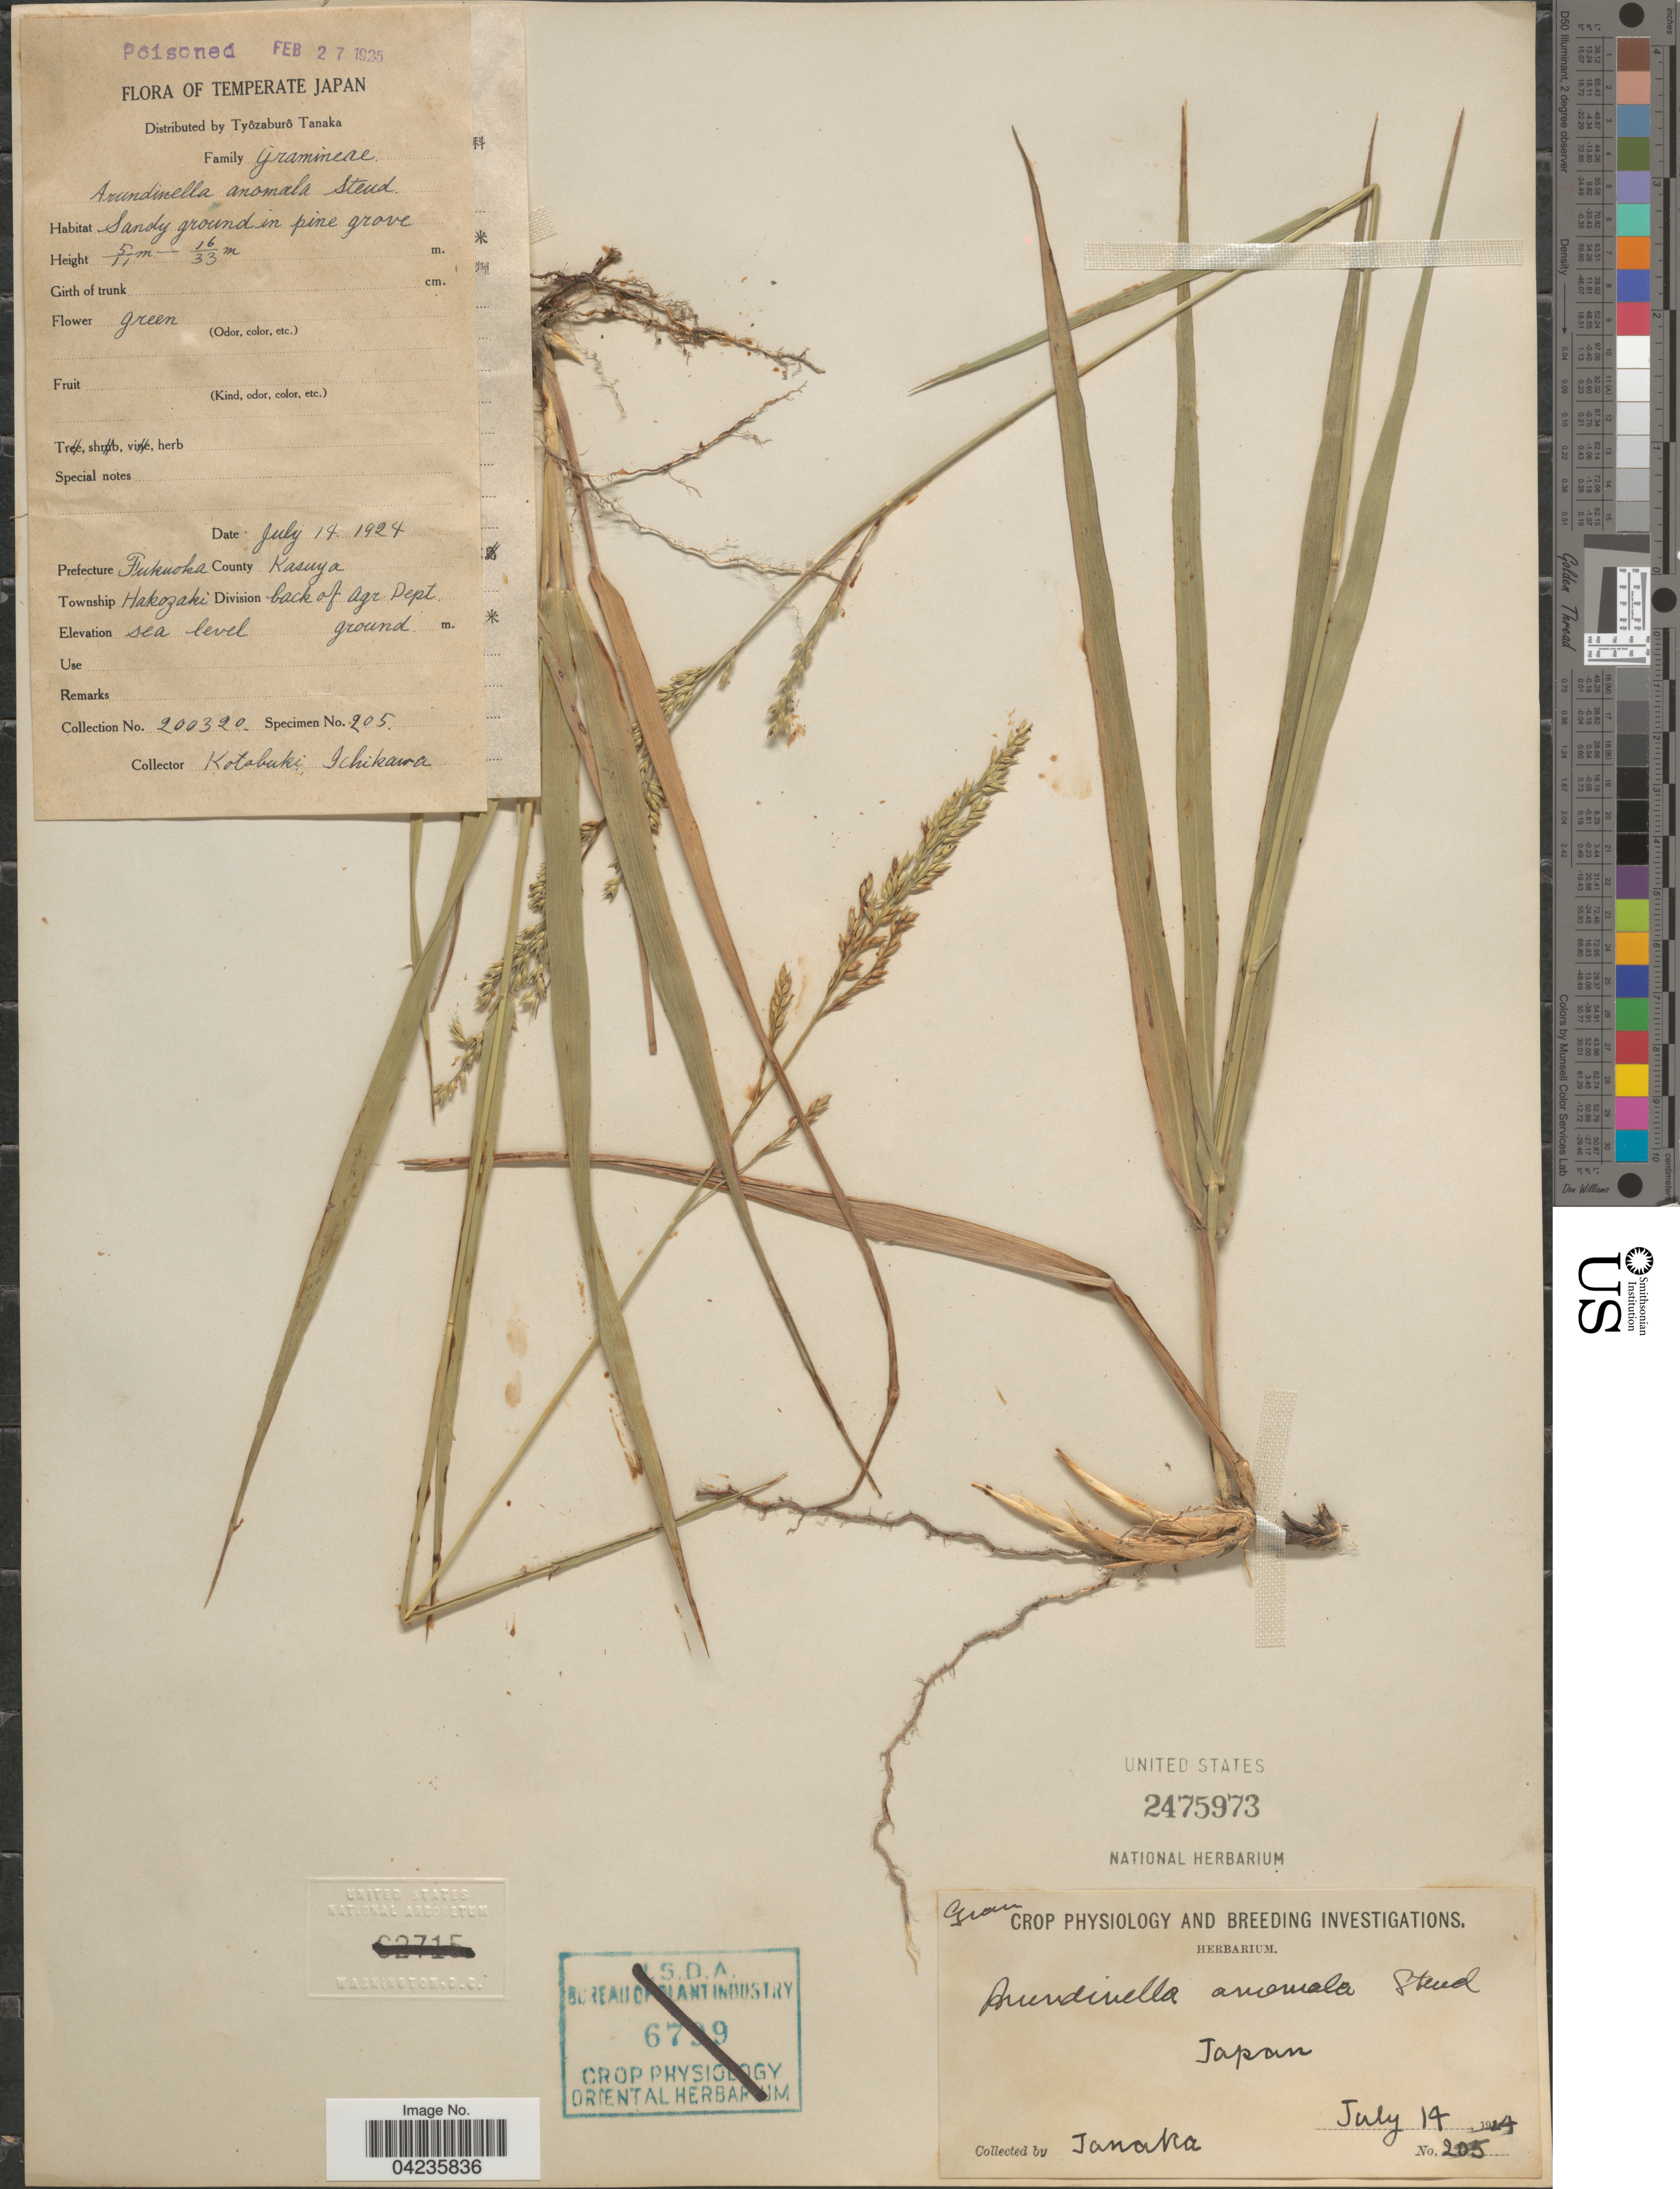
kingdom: Plantae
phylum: Tracheophyta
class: Liliopsida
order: Poales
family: Poaceae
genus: Arundinella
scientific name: Arundinella hirta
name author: (Thunb.) Tanaka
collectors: K. Ichikawa & Tanaka, --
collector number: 200320/205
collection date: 1924-07-14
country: Japan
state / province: Hukuoka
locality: Temperate Japan. Prefecture Fukuoka. County Kasuya. Township Hakozaki. Division bakc of Agr. Dept.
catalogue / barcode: US 2475973